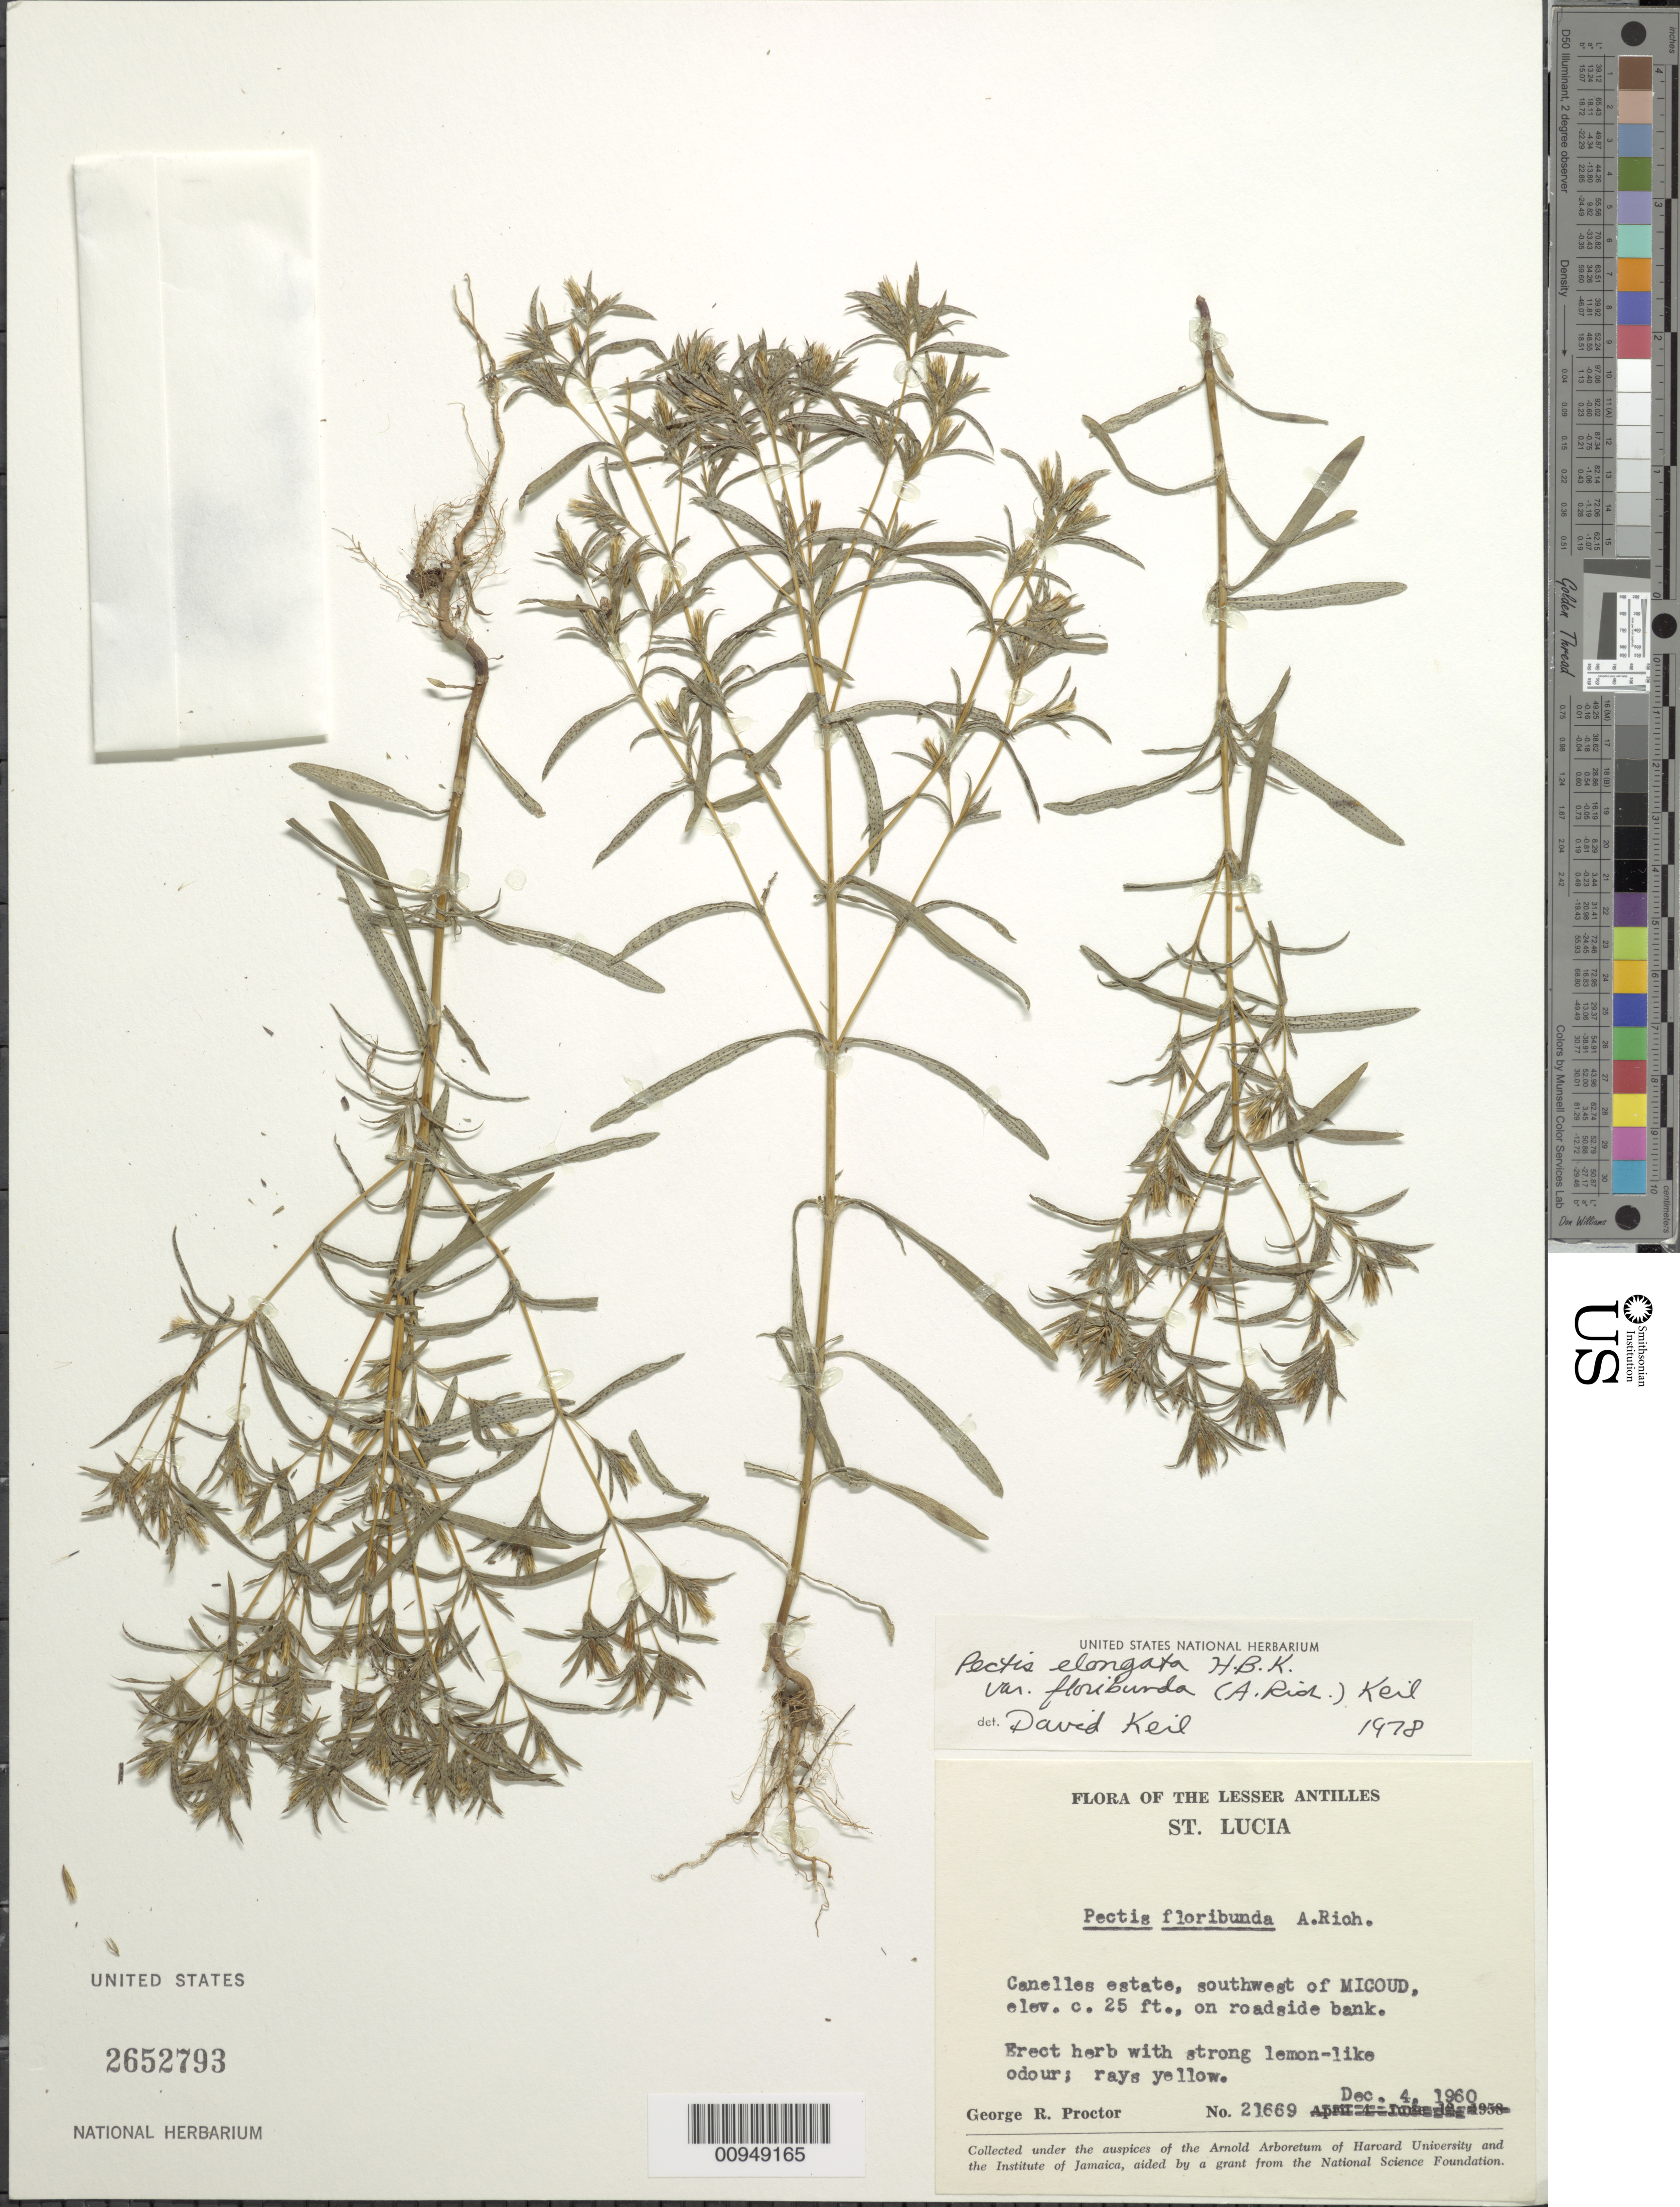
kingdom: Plantae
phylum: Tracheophyta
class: Magnoliopsida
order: Asterales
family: Asteraceae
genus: Pectis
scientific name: Pectis elongata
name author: Kunth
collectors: G. R. Proctor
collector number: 21669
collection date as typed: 04 Dec 1960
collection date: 1960-12-04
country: St. Lucia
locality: Canelles Estate, SW of Micoud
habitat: Roadside bank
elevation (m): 8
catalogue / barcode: US 2652793